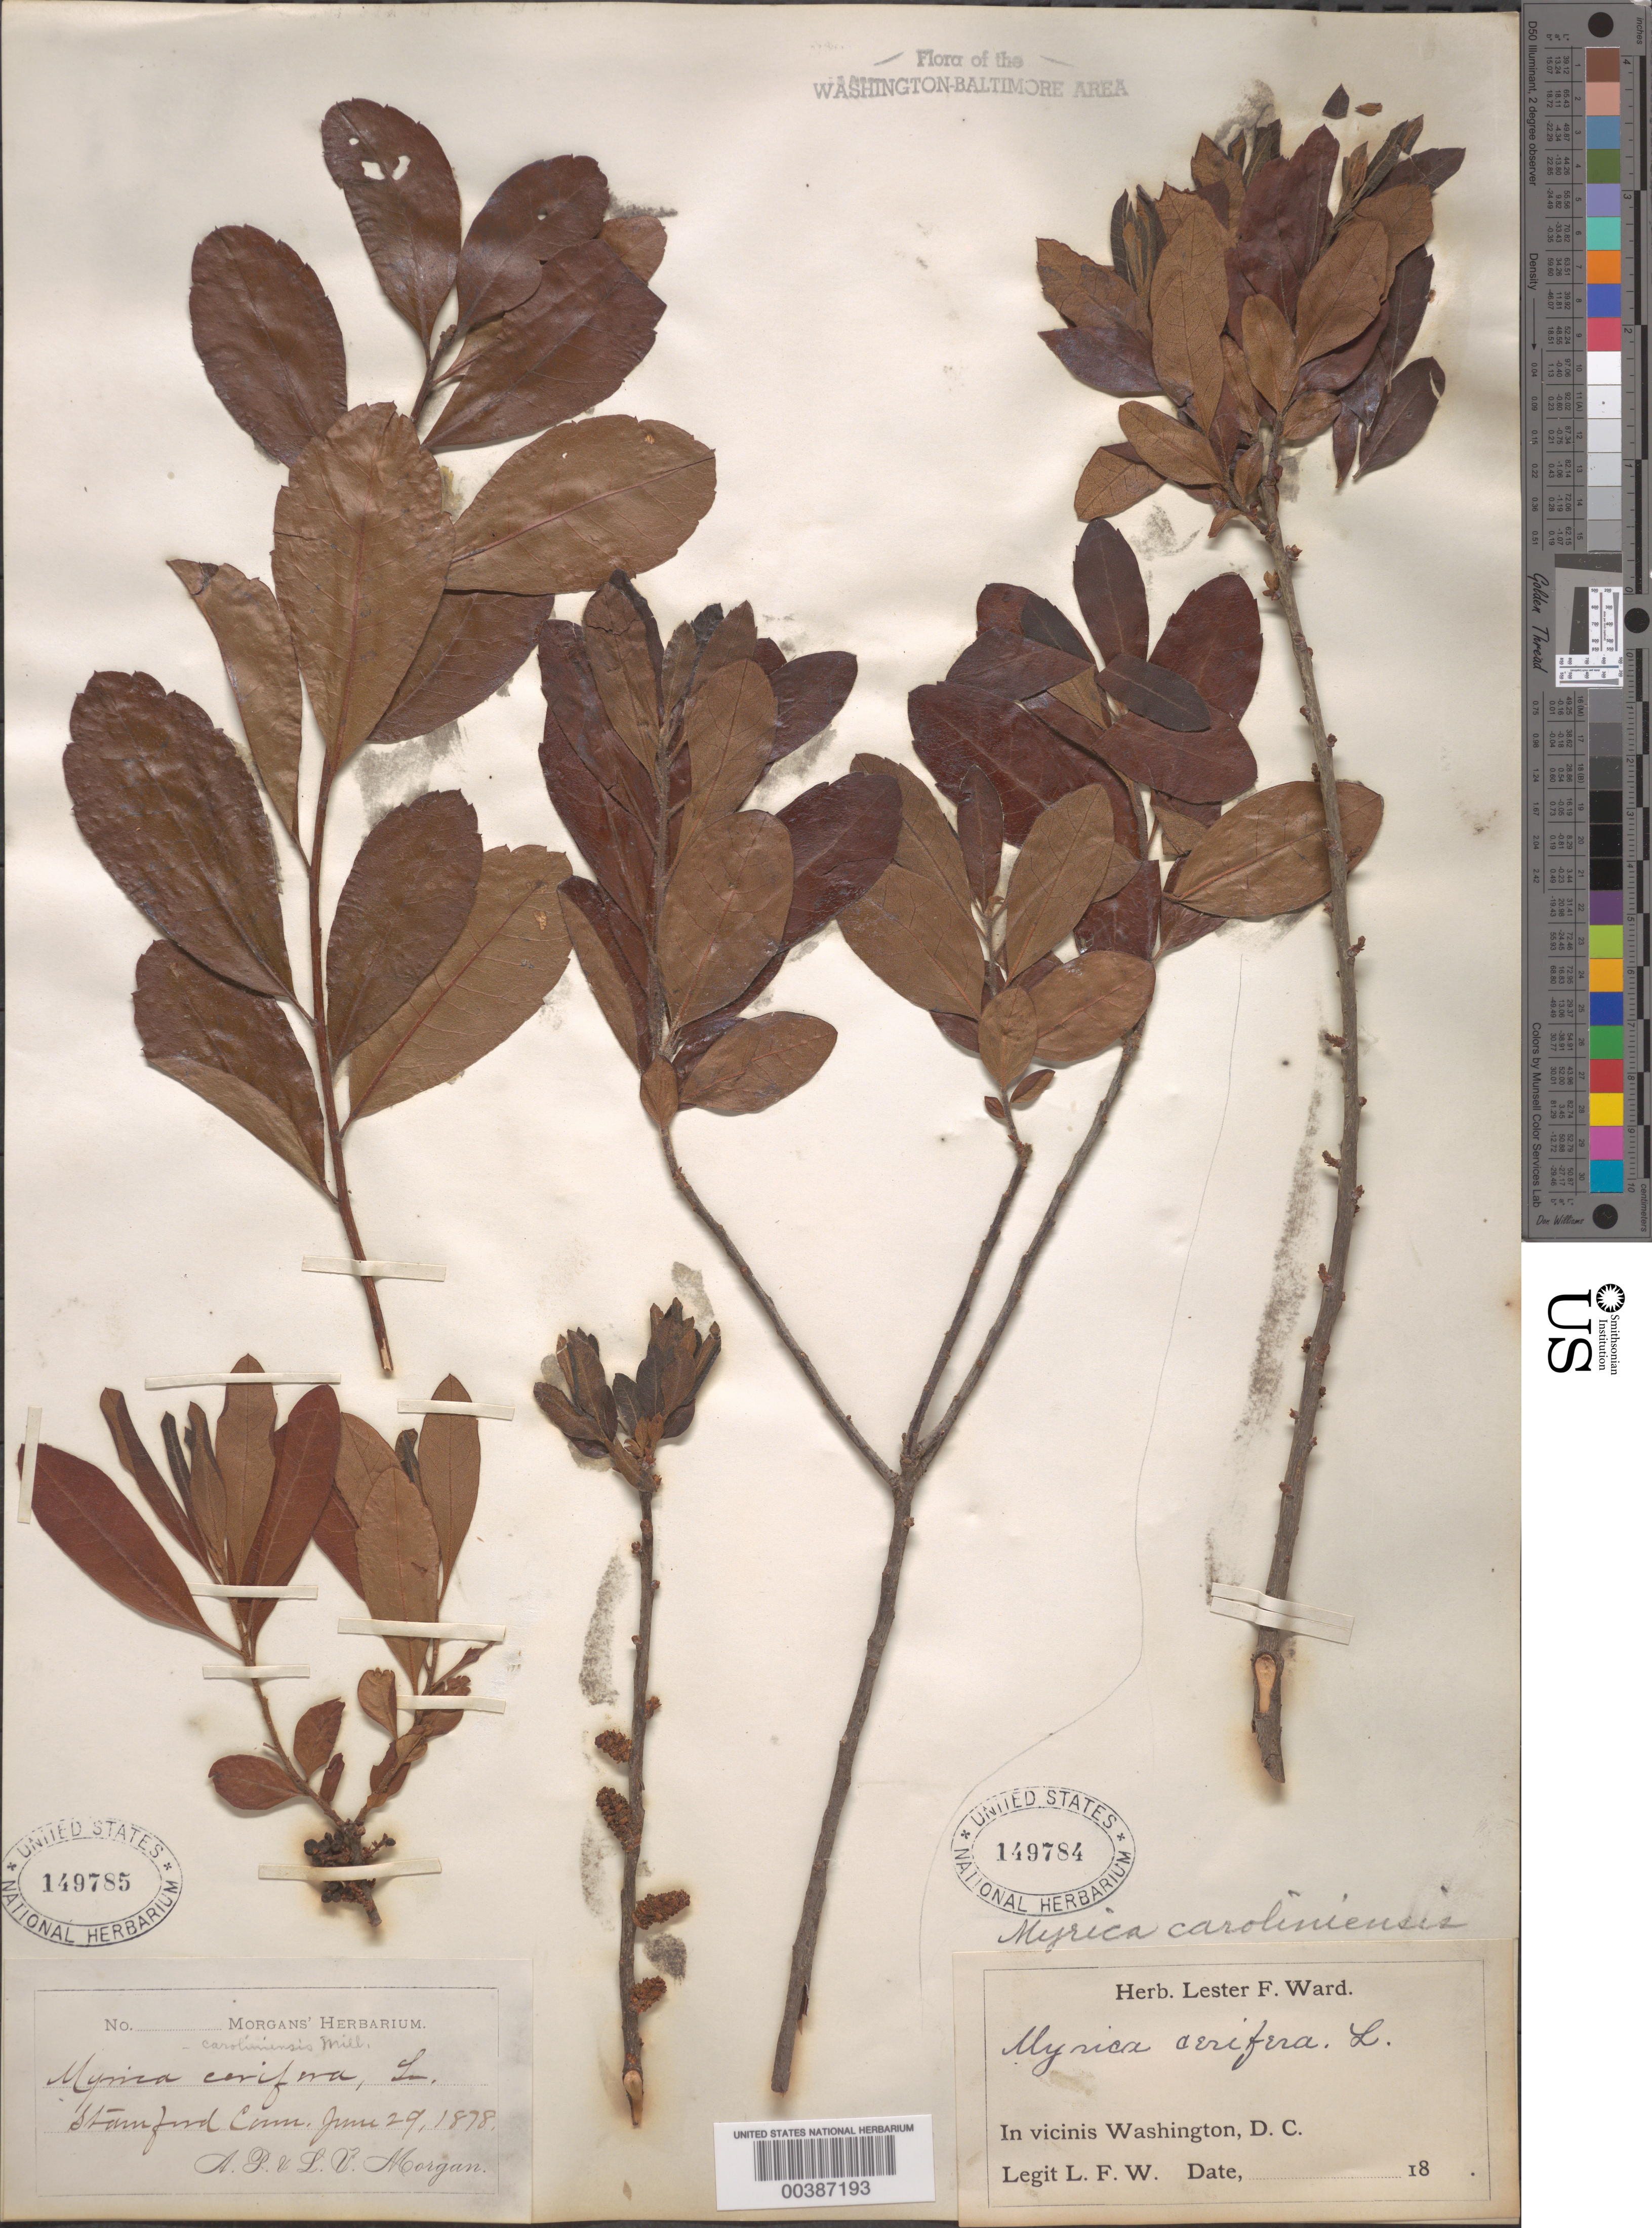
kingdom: Plantae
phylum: Tracheophyta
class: Magnoliopsida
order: Fagales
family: Myricaceae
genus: Morella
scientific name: Morella pensylvanica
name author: (Mirb.) Kartesz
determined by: Strong, Mark T., (BOT), Smithsonian Institution - National Museum of Natural History (UNITED STATES)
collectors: L. F. Ward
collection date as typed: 18--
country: United States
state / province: District of Columbia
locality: Washington DC area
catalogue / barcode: US 149784